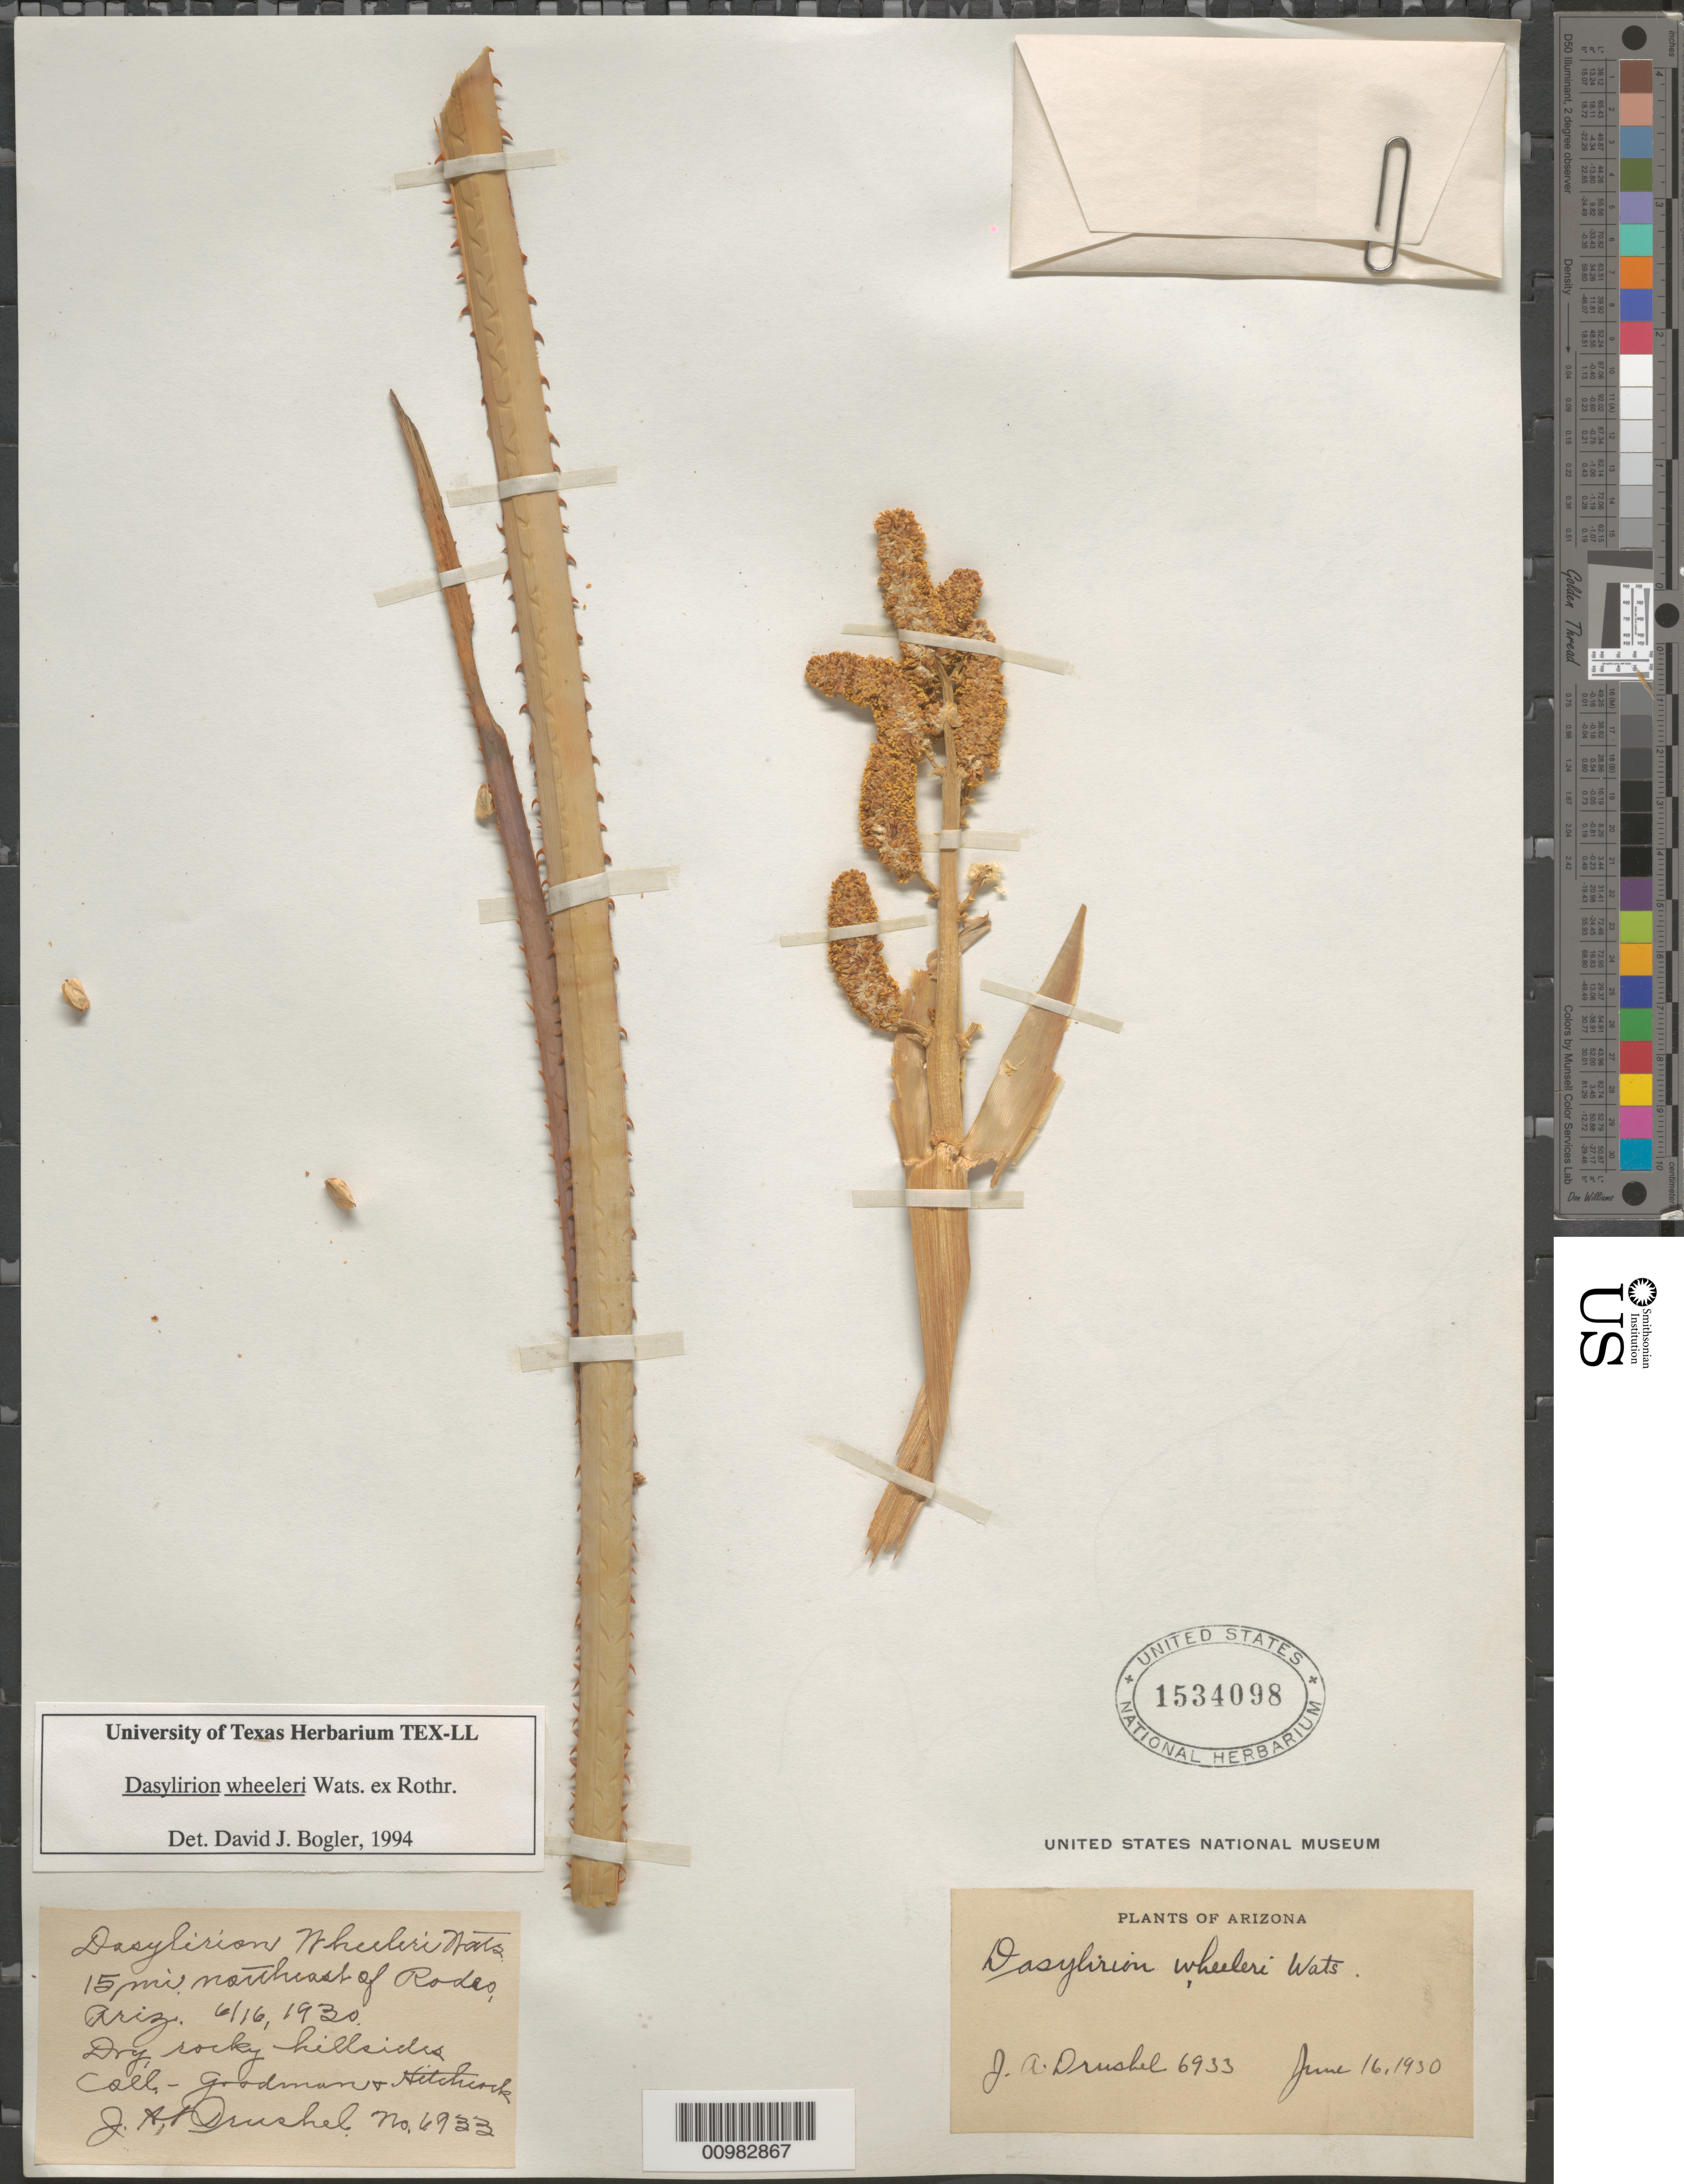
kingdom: Plantae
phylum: Tracheophyta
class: Liliopsida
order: Asparagales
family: Asparagaceae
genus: Dasylirion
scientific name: Dasylirion wheeleri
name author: S. Watson ex Rothr.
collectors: J. A. Drushel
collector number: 6933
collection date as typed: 16 Jun 1950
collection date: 1950-06-16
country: United States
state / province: Arizona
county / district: Maricopa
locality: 15 miles NE of Rhodes.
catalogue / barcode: US 1534098